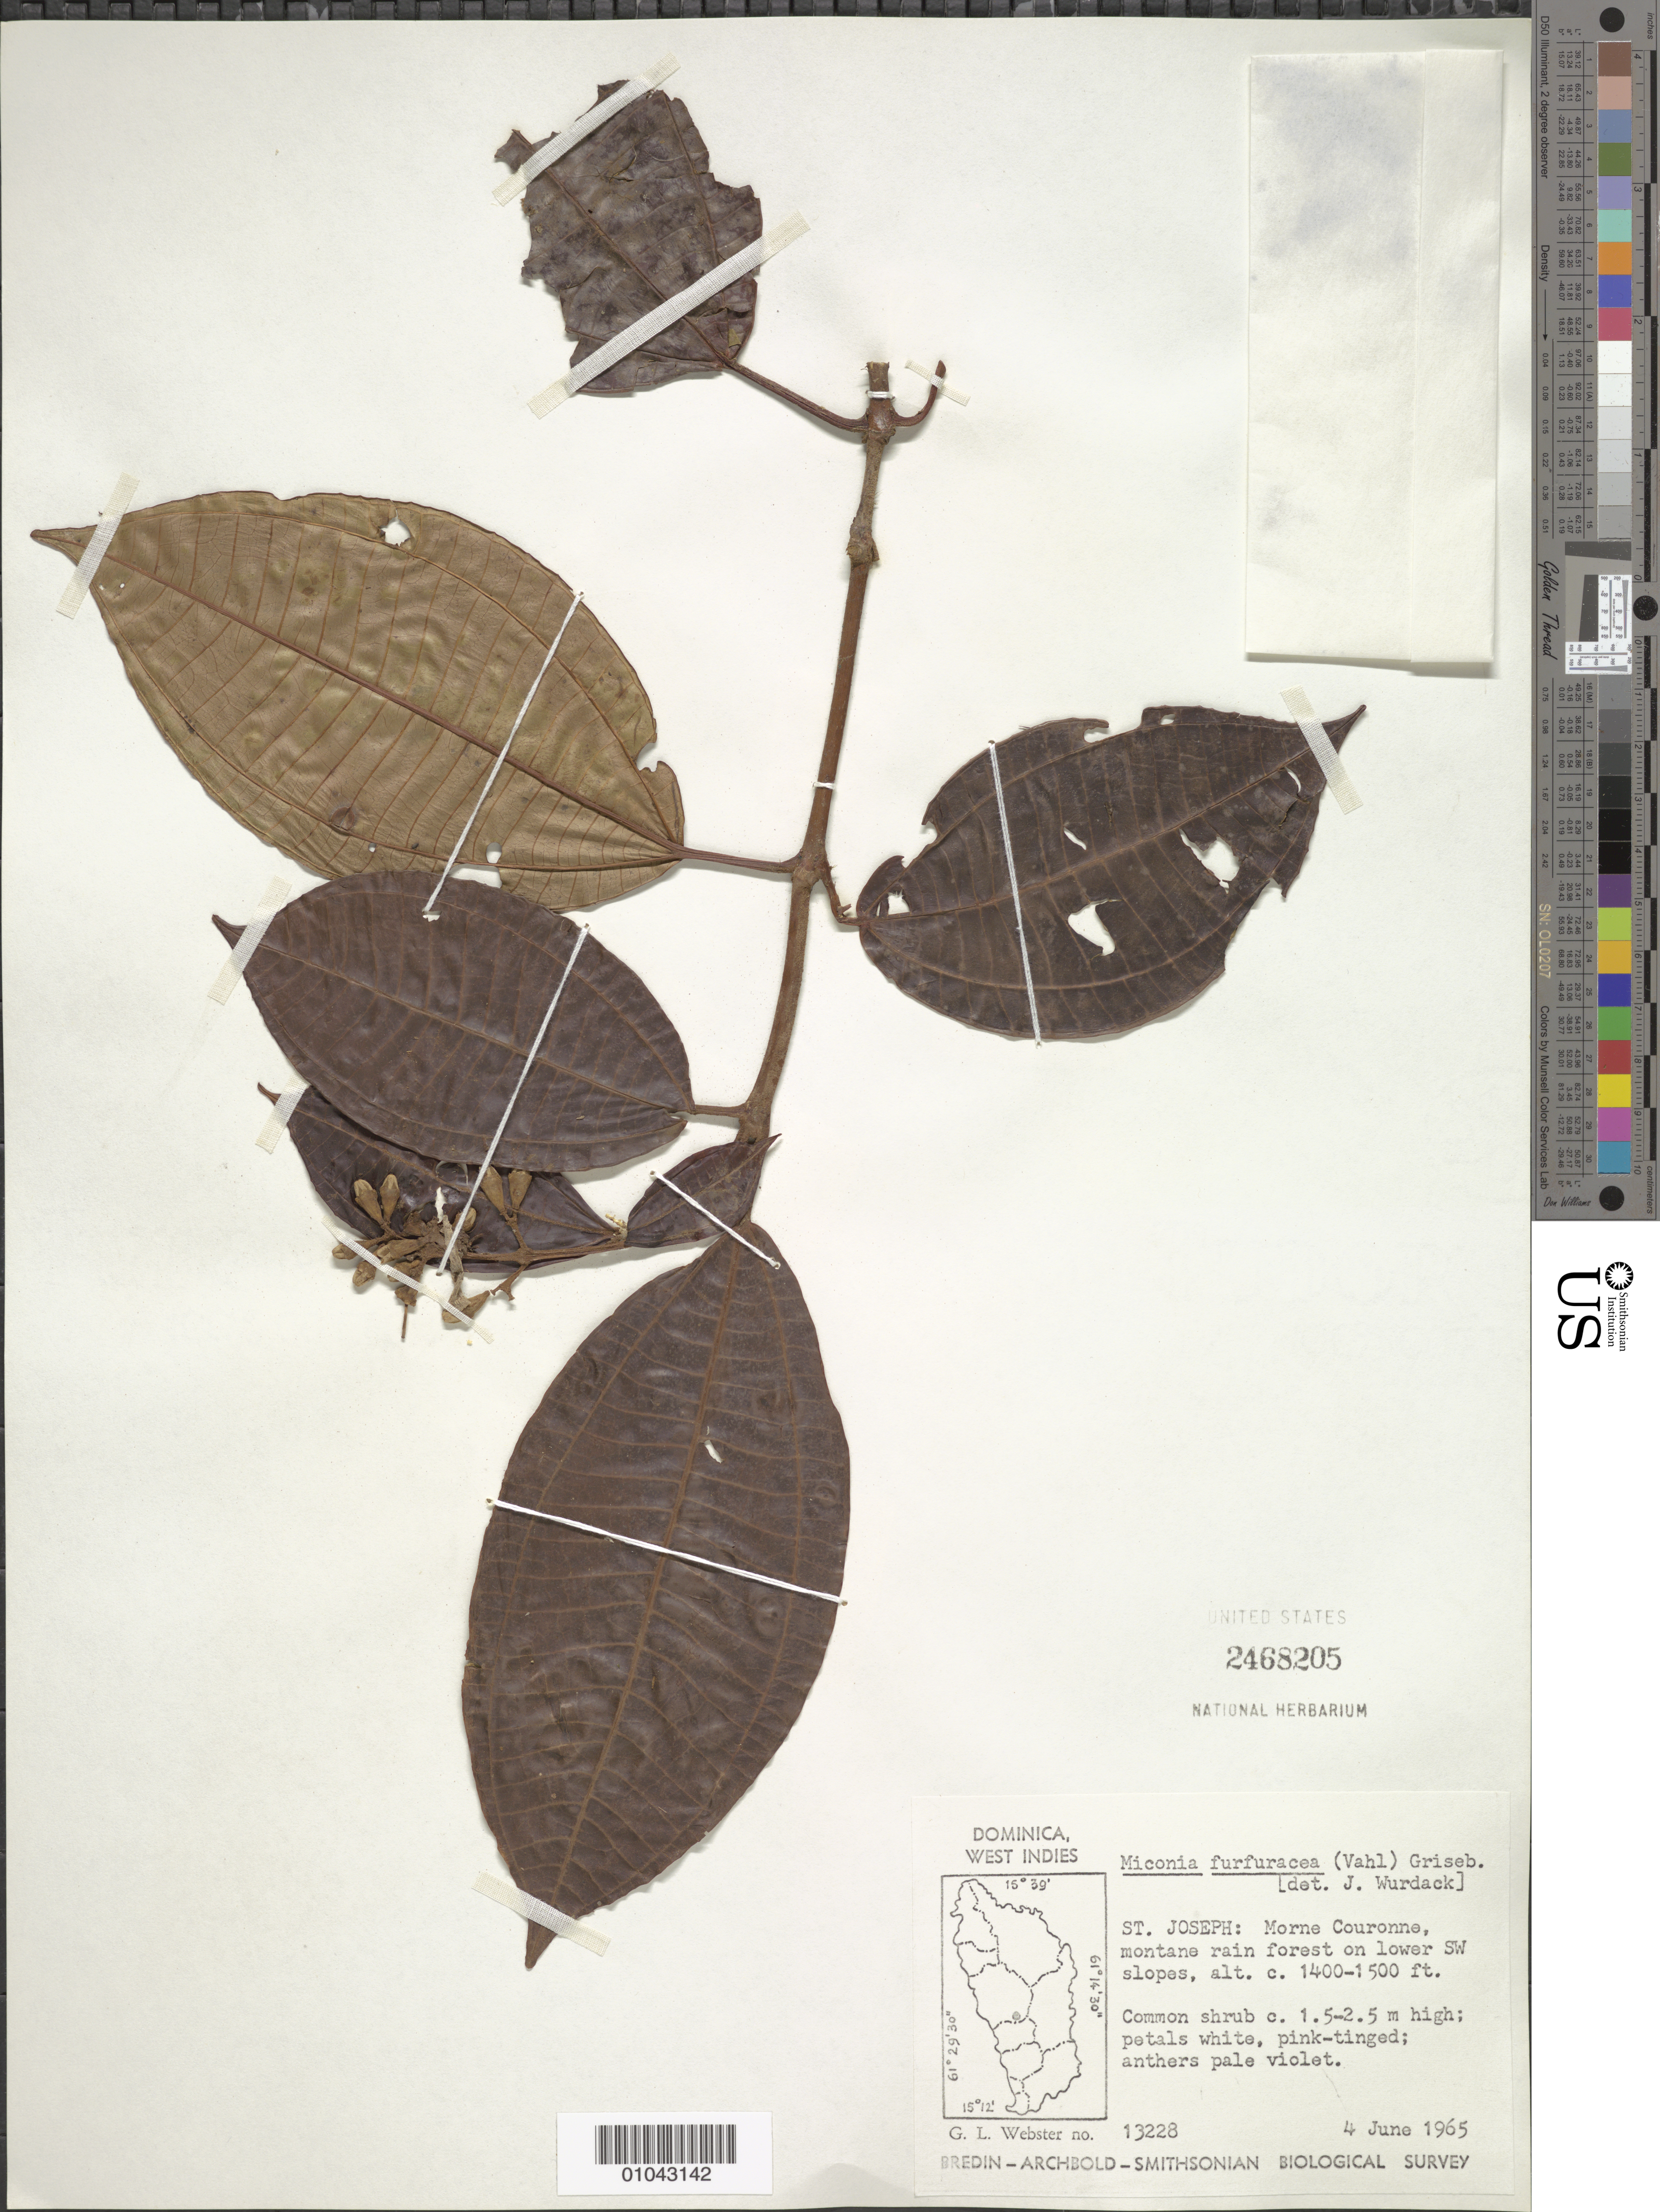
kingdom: Plantae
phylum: Tracheophyta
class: Magnoliopsida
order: Myrtales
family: Melastomataceae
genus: Miconia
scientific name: Miconia furfuracea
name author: (Vahl) Griseb.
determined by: Wurdack, John J., (US), US (UNITED STATES)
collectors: G. L. Webster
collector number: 13228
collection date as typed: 04 Jun 1965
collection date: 1965-06-04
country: Dominica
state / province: St. Joseph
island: Dominica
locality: Morne Couronne, lower SW slopes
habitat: Montane rainforest on lower SW slopes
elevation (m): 427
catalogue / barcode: US 2468205